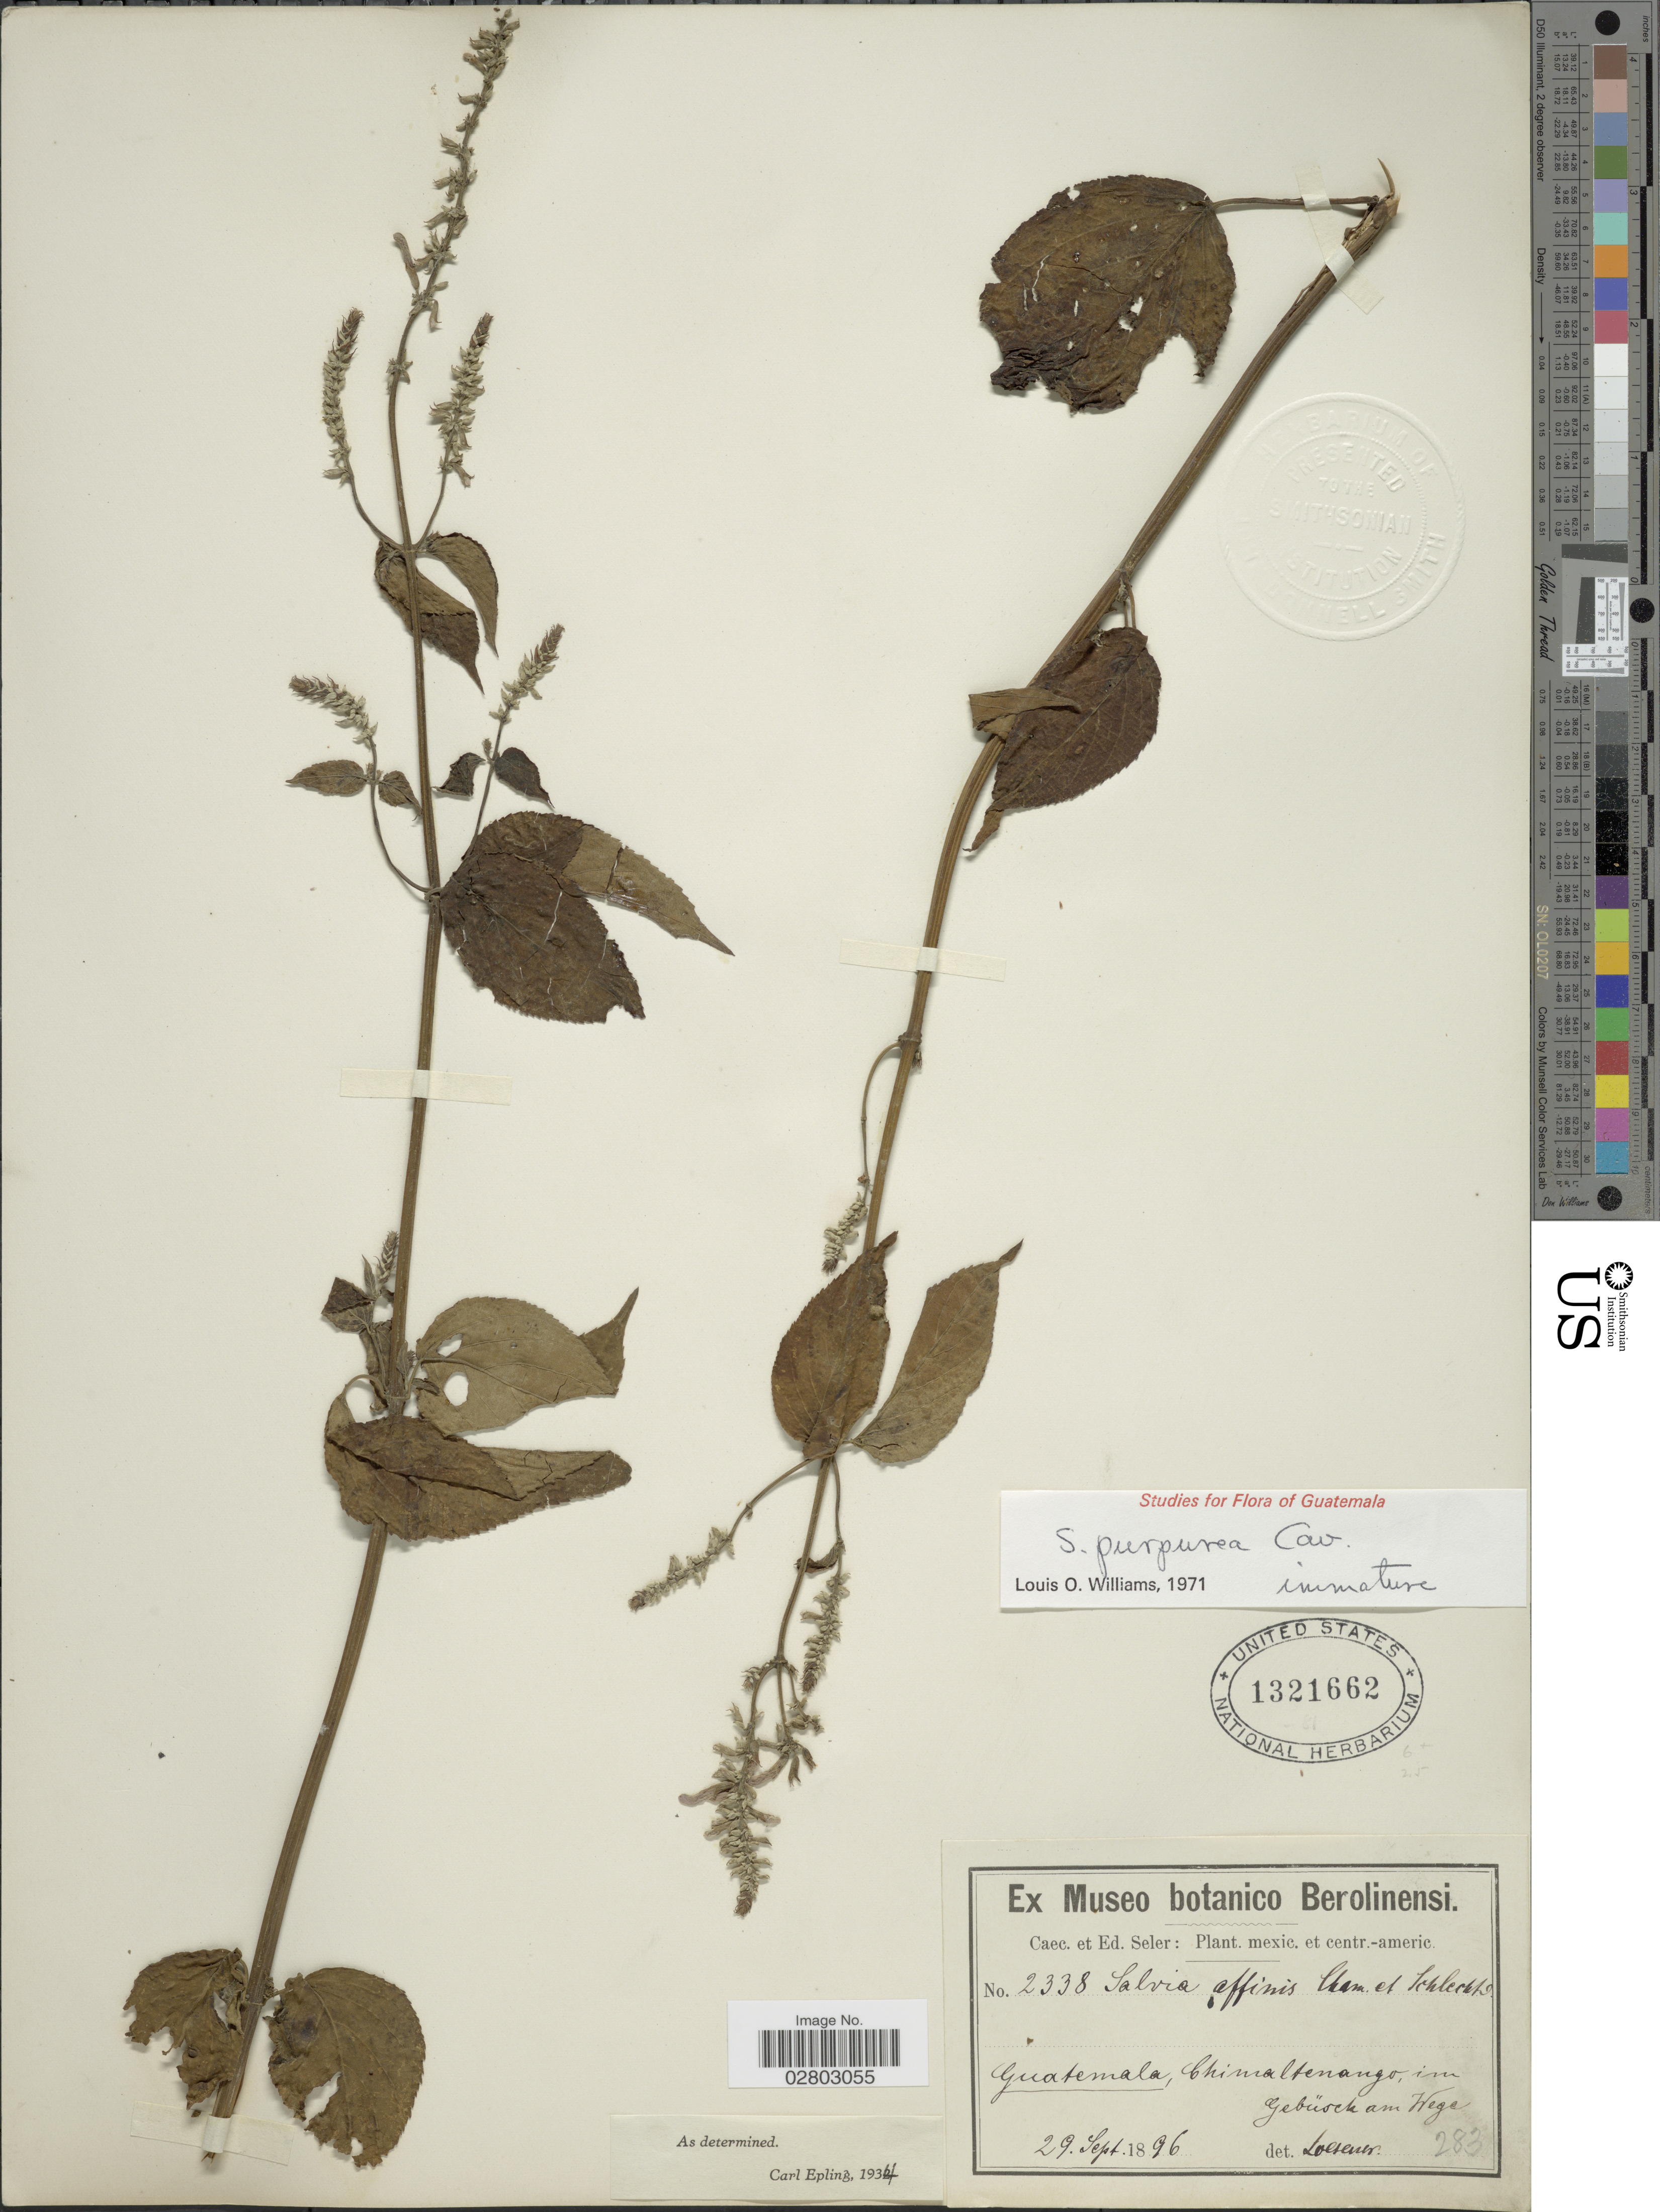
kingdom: Plantae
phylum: Tracheophyta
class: Magnoliopsida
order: Lamiales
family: Lamiaceae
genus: Salvia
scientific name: Salvia purpurea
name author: Cav.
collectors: ex Caec. et Ed Seler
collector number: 2338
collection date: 1896-09-29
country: Guatemala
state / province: Chimaltenango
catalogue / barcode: US 1321662